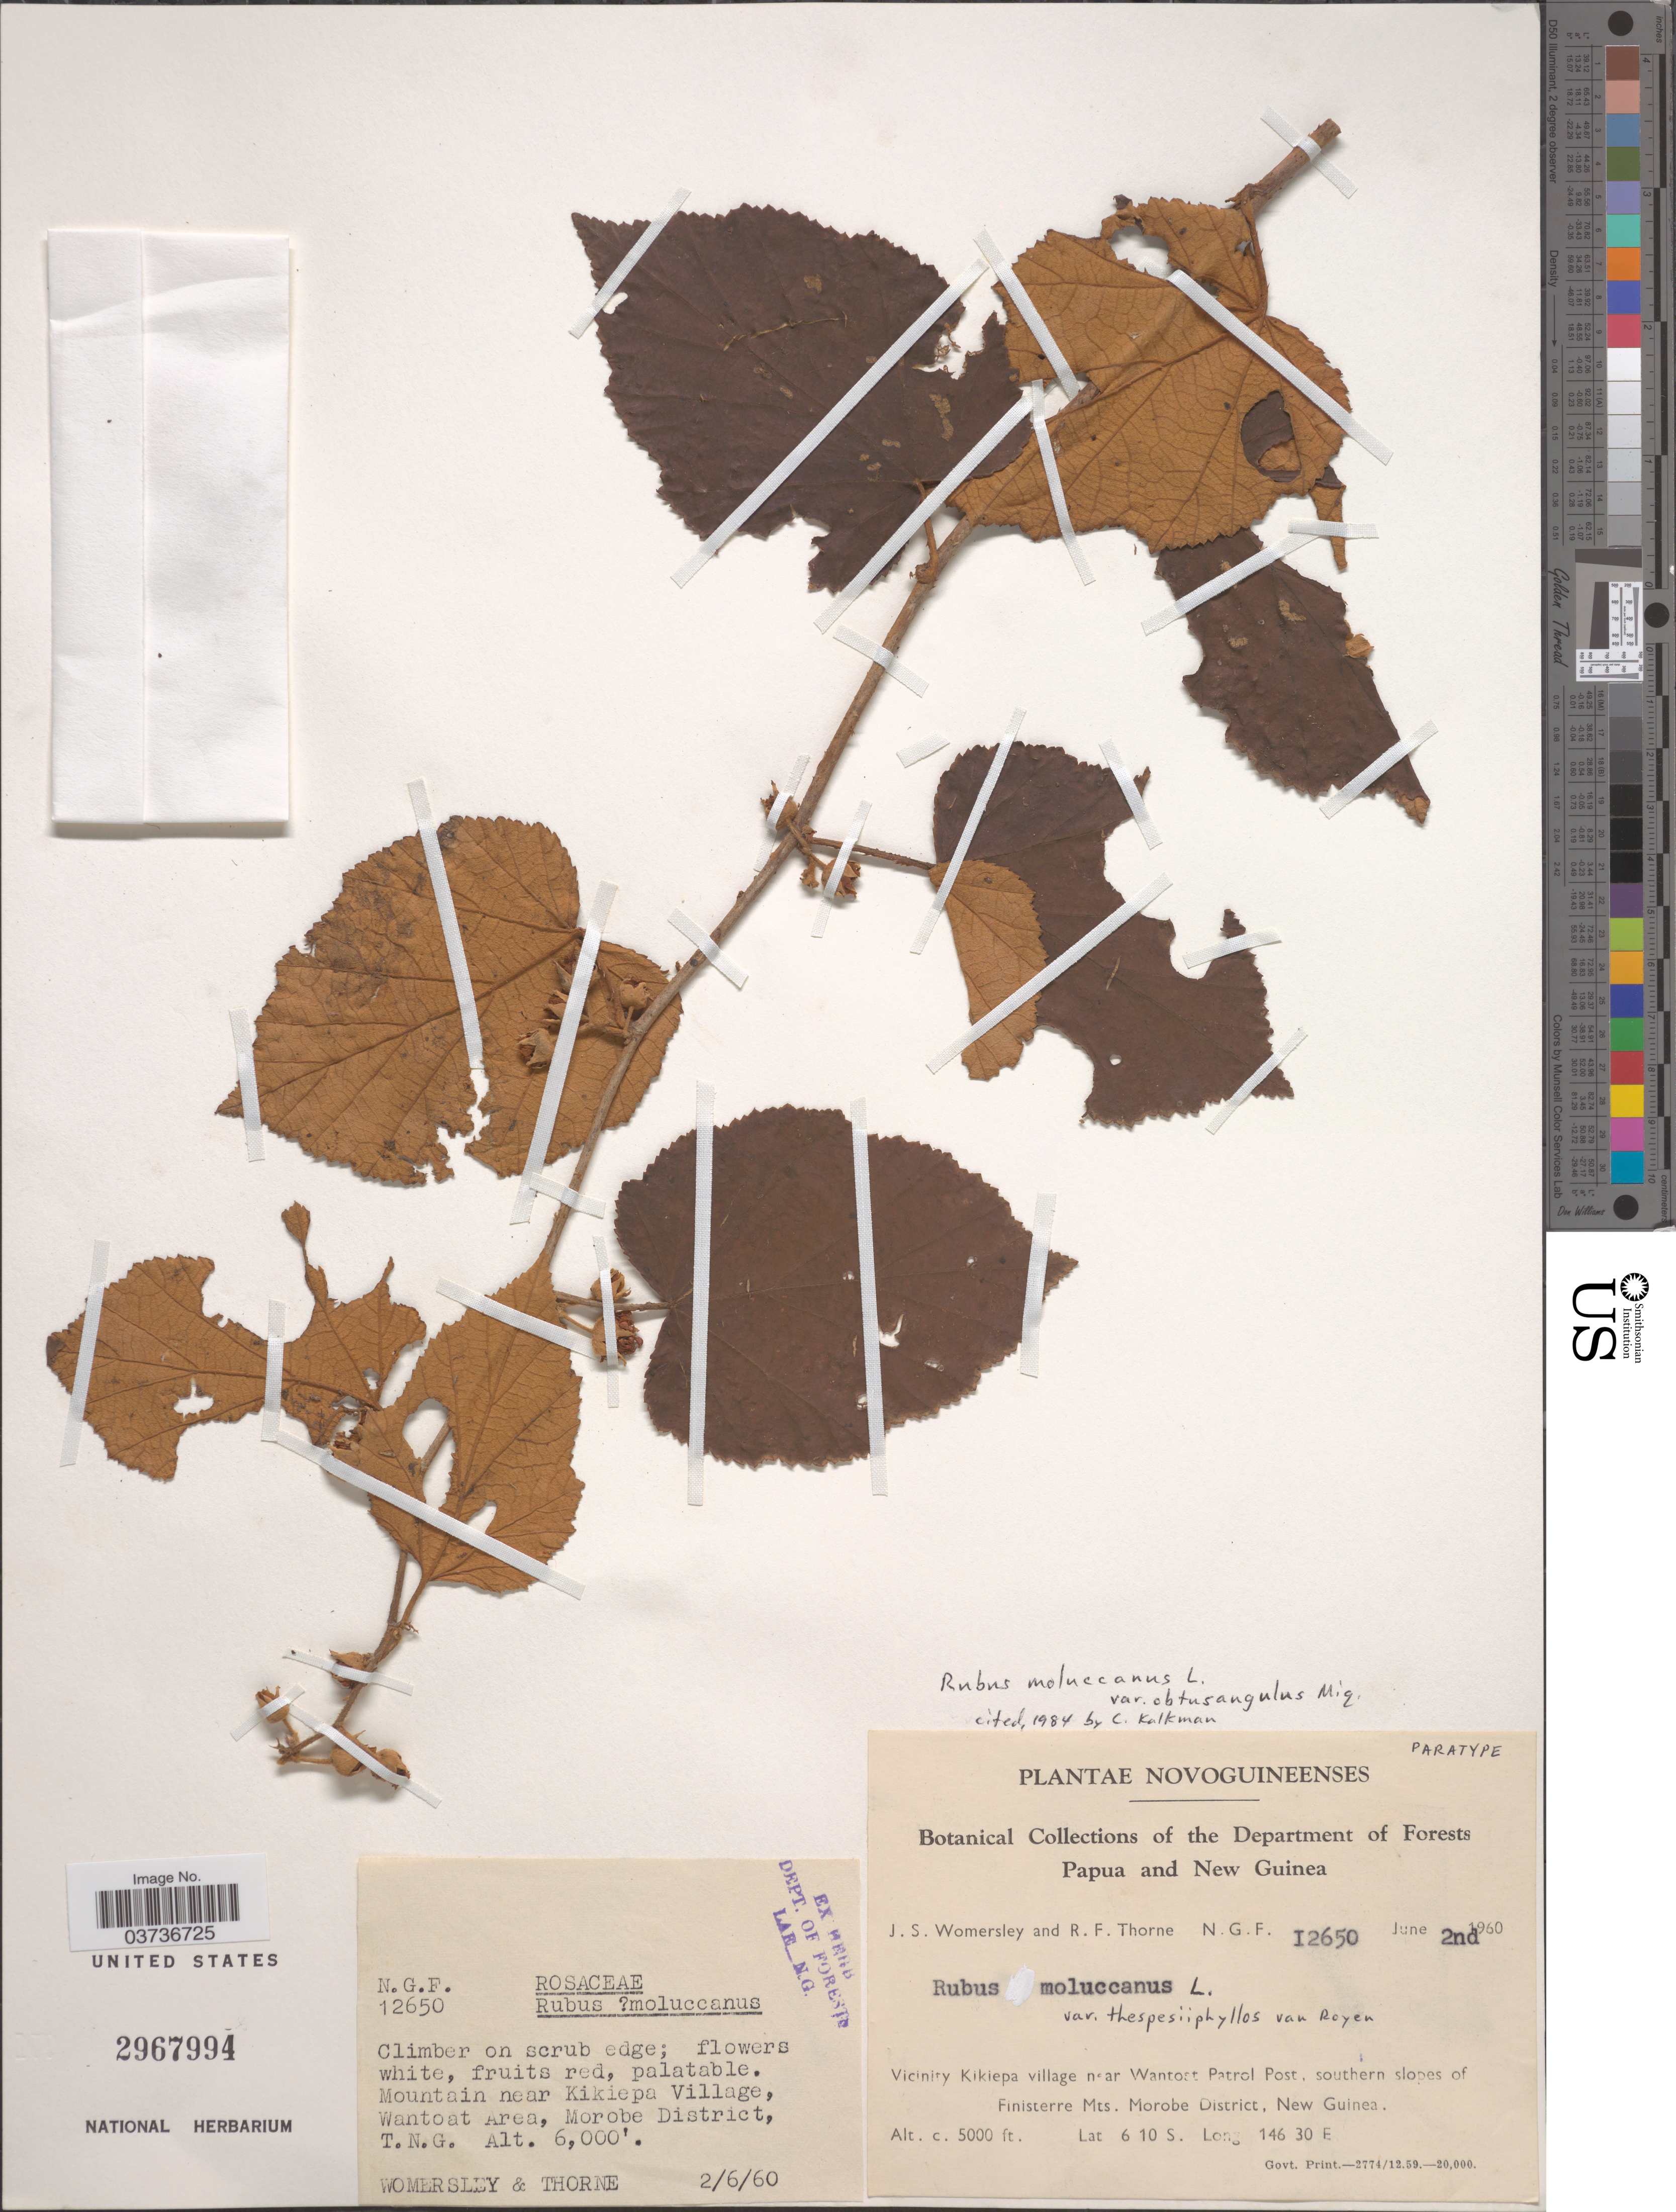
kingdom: Plantae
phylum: Tracheophyta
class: Magnoliopsida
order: Rosales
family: Rosaceae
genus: Rubus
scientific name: Rubus moluccanus var. obtusangulus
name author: Miq.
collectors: J. S. Womersley & R. Thorne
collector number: NGF12650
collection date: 1960-06-02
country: Papua New Guinea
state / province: Morobe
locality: Novoguineenses. Papua and New Guinea. Vicinity Kikiepa village near Wantoat Patrol Post, southern slopes of Finisterre Mts. Morobe District, New Guinea. Mountain near Kikiepa Village, Wantoat Area.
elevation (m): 1524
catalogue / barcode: US 2967994